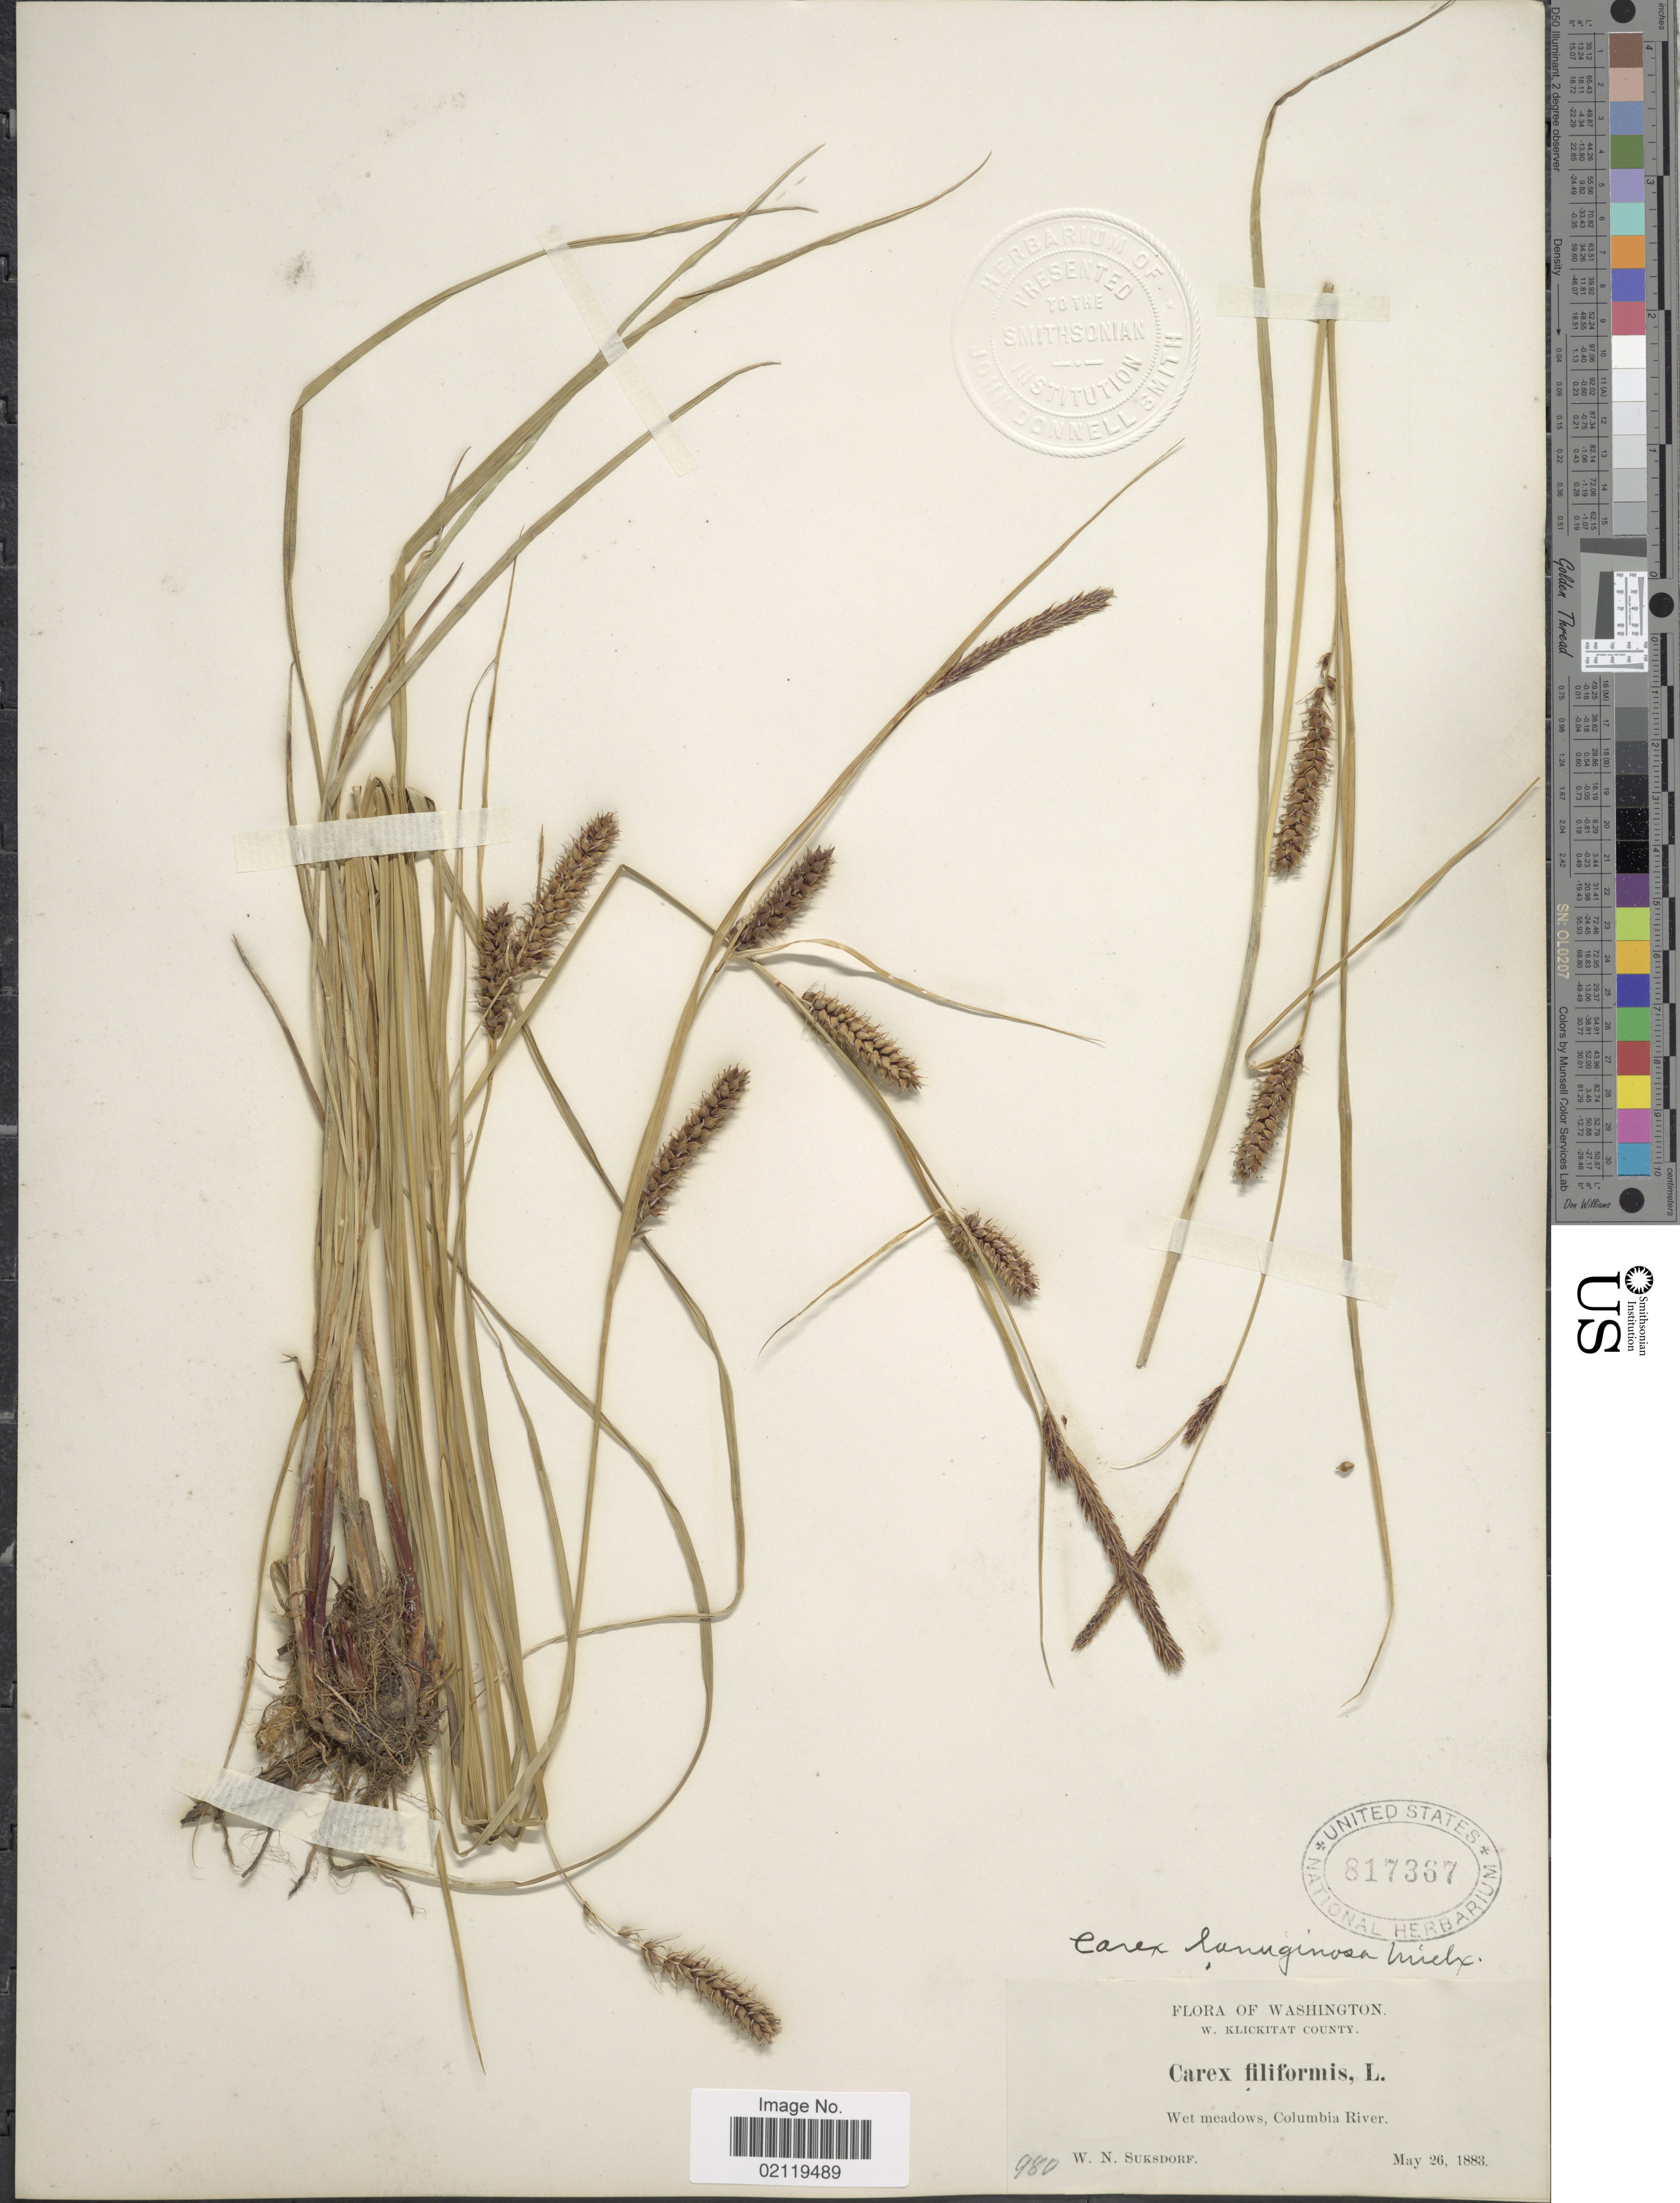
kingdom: Plantae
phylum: Tracheophyta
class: Liliopsida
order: Poales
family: Cyperaceae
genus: Carex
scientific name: Carex pellita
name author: Muhl. ex Willd.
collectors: W. N. Suksdorf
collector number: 980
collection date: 1883-05-26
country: United States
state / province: Washington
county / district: Klickitat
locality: W. Klickitata County. Wet meadows, Columbia River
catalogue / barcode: US 817367